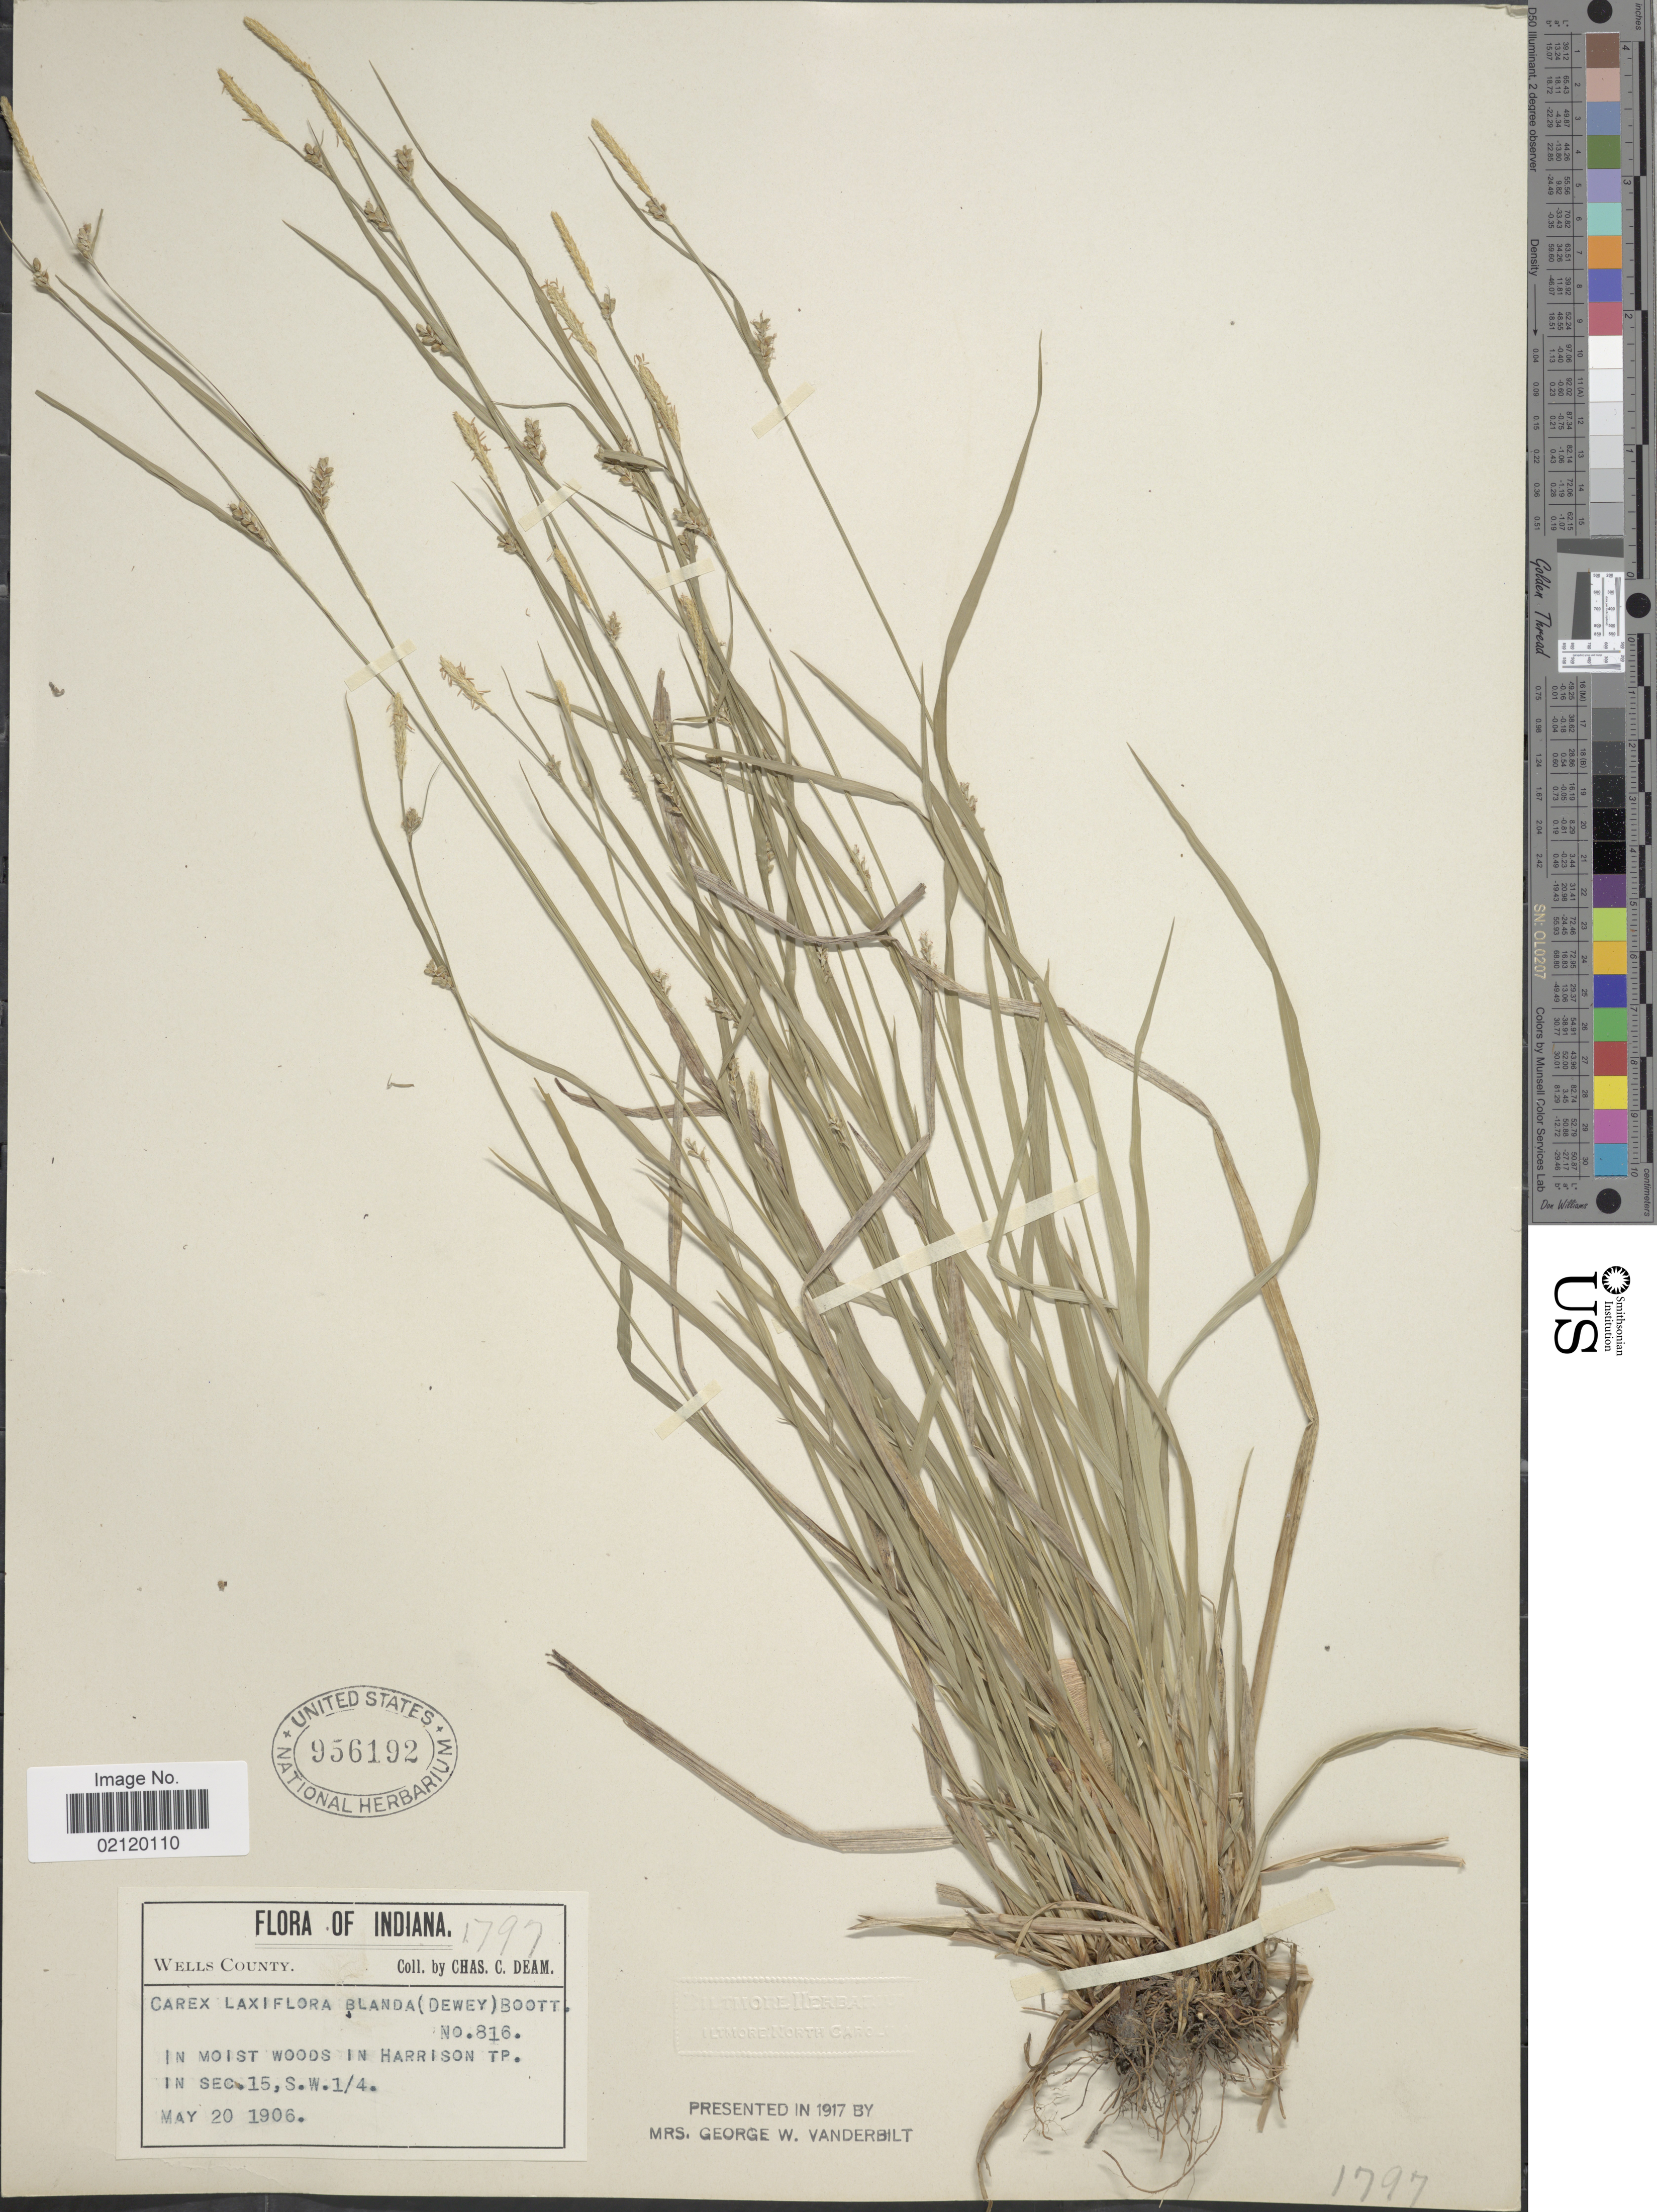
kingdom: Plantae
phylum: Tracheophyta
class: Liliopsida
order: Poales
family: Cyperaceae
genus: Carex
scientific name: Carex laxiflora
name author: Lam.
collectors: C. C. Deam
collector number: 816/1797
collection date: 1906-05-20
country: United States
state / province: Indiana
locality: Wells County. In moist woods in Harrison Tp. In Sec. 15, S.W. 1/4.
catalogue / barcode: US 956192